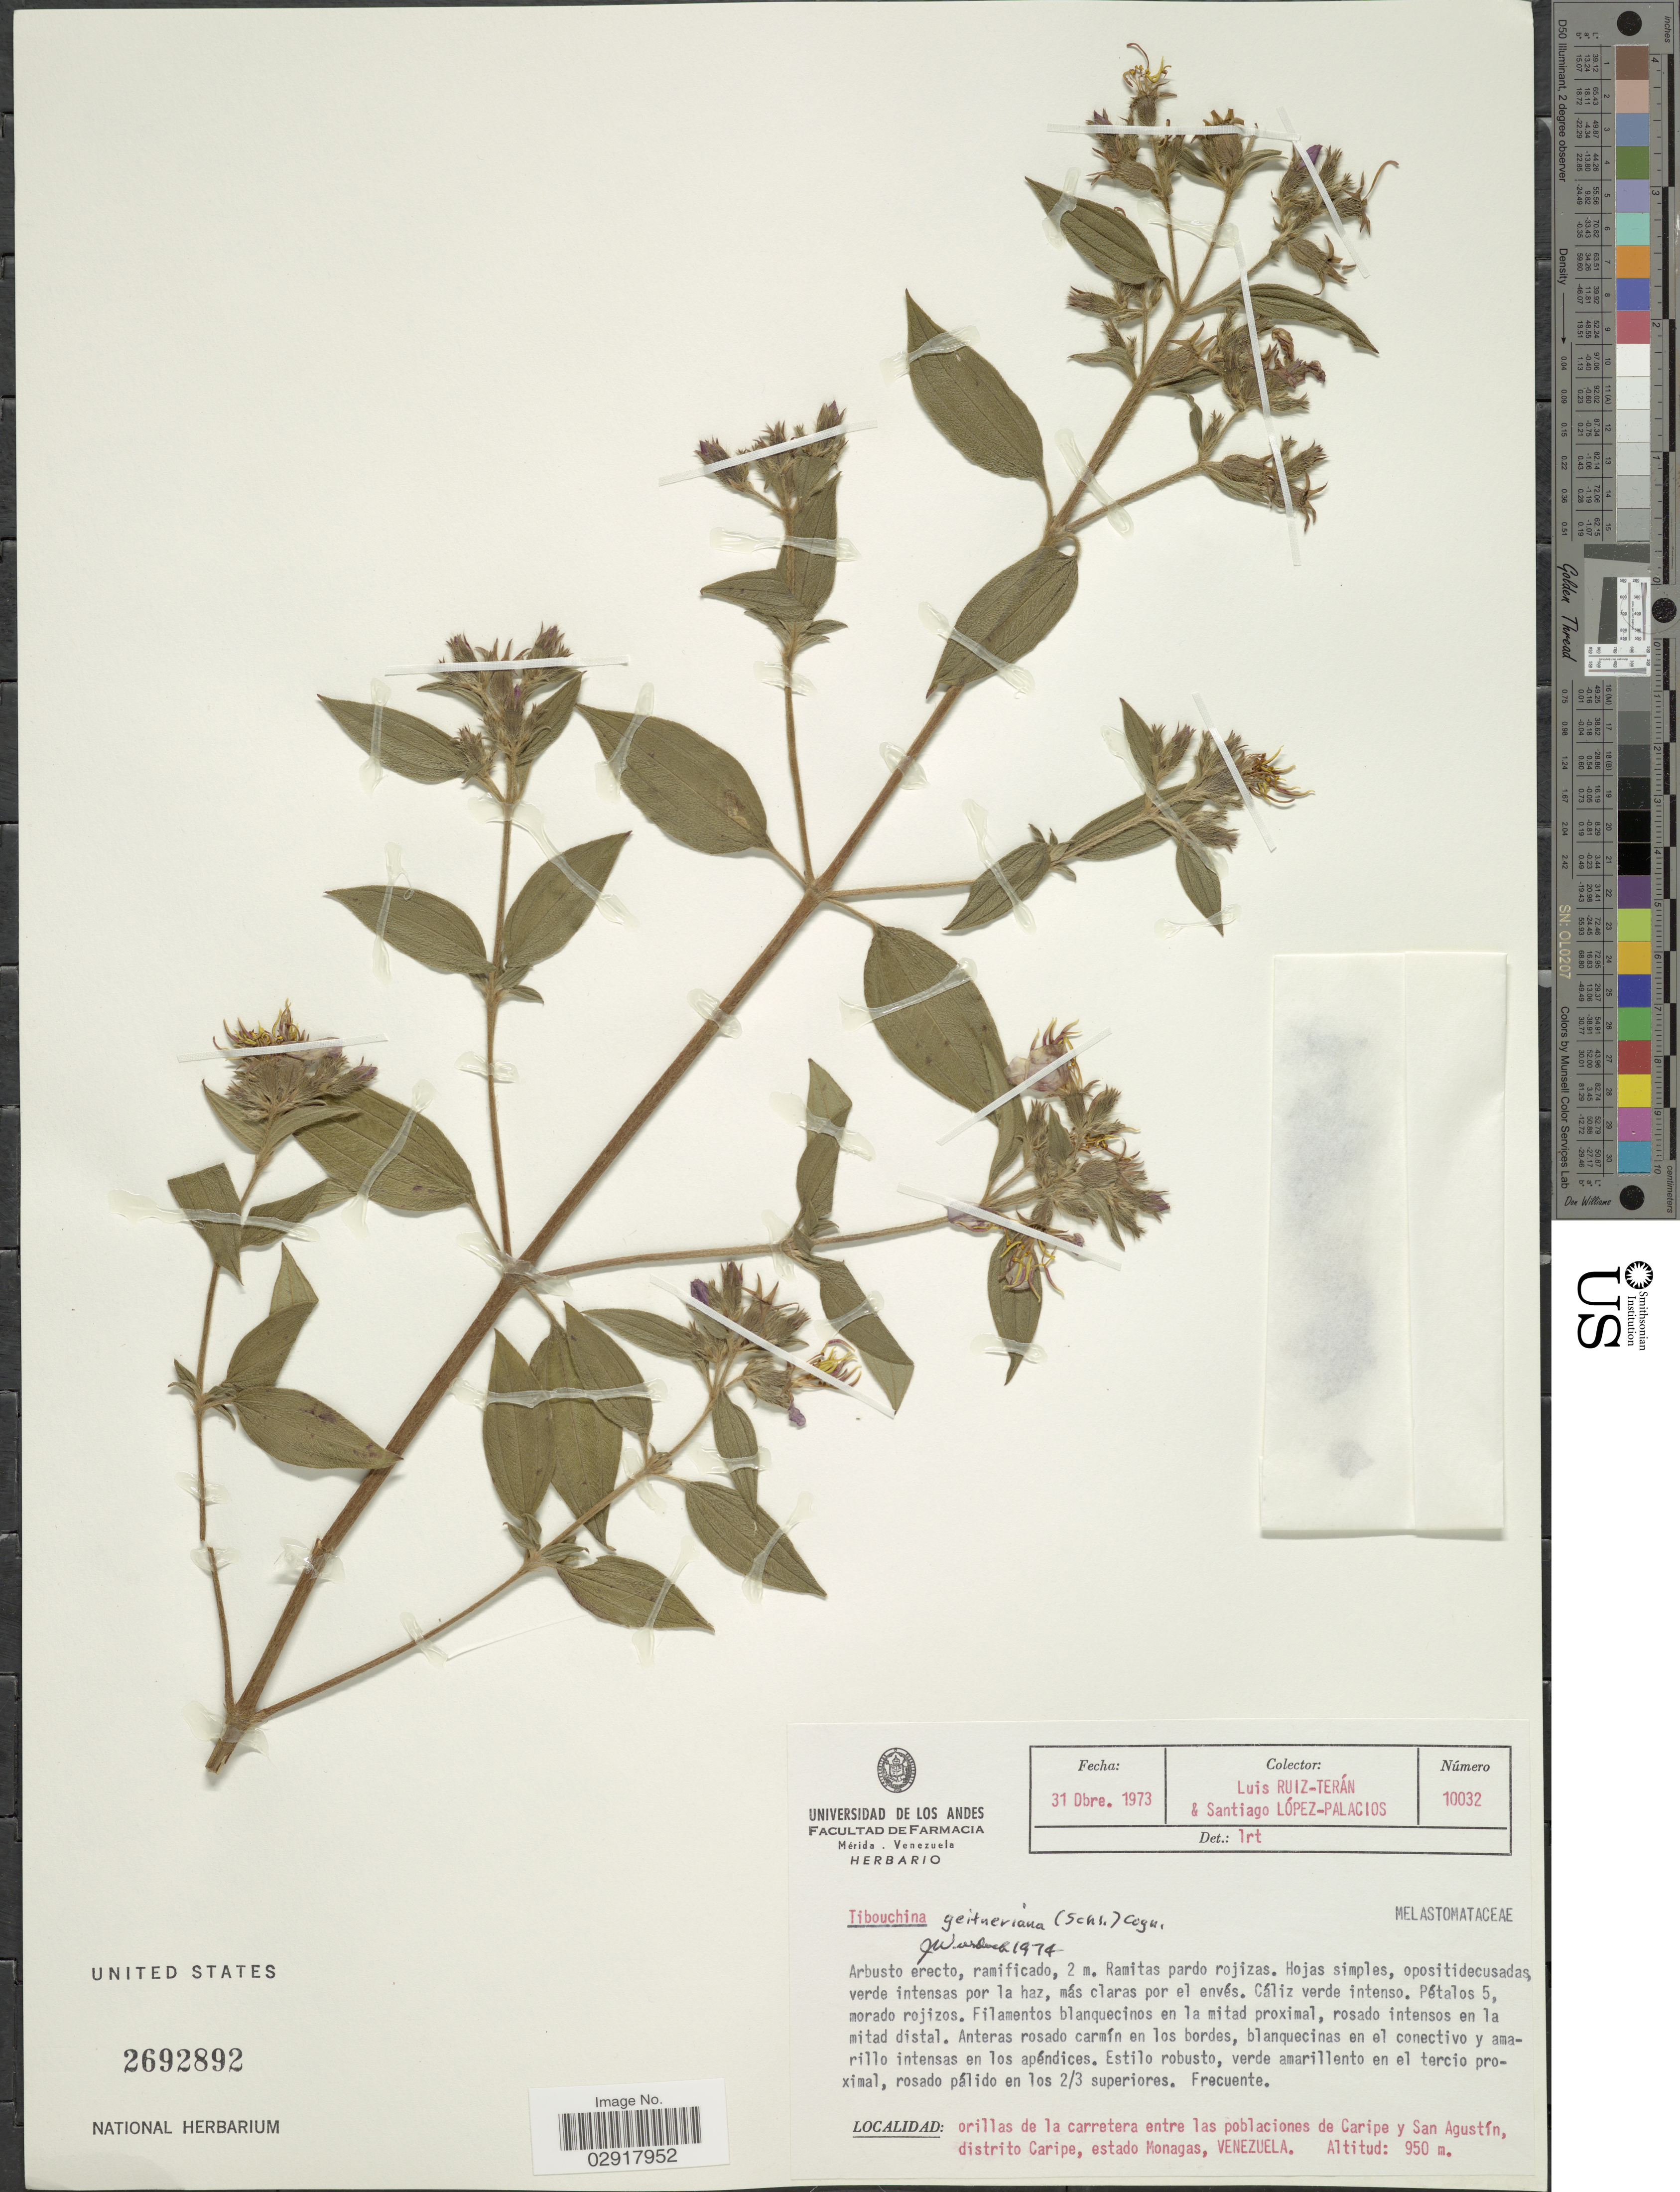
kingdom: Plantae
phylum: Tracheophyta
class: Magnoliopsida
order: Myrtales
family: Melastomataceae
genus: Chaetogastra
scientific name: Chaetogastra geitneriana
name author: Schltdl.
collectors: L. E. Ruíz-Terán & S. López-Palacios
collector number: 10032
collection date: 1973-10-31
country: Venezuela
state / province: Monagas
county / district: Caripe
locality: Orillas de la carretera entre las poblaciones de Caripe y San Agustín.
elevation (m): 950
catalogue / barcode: US 2692892